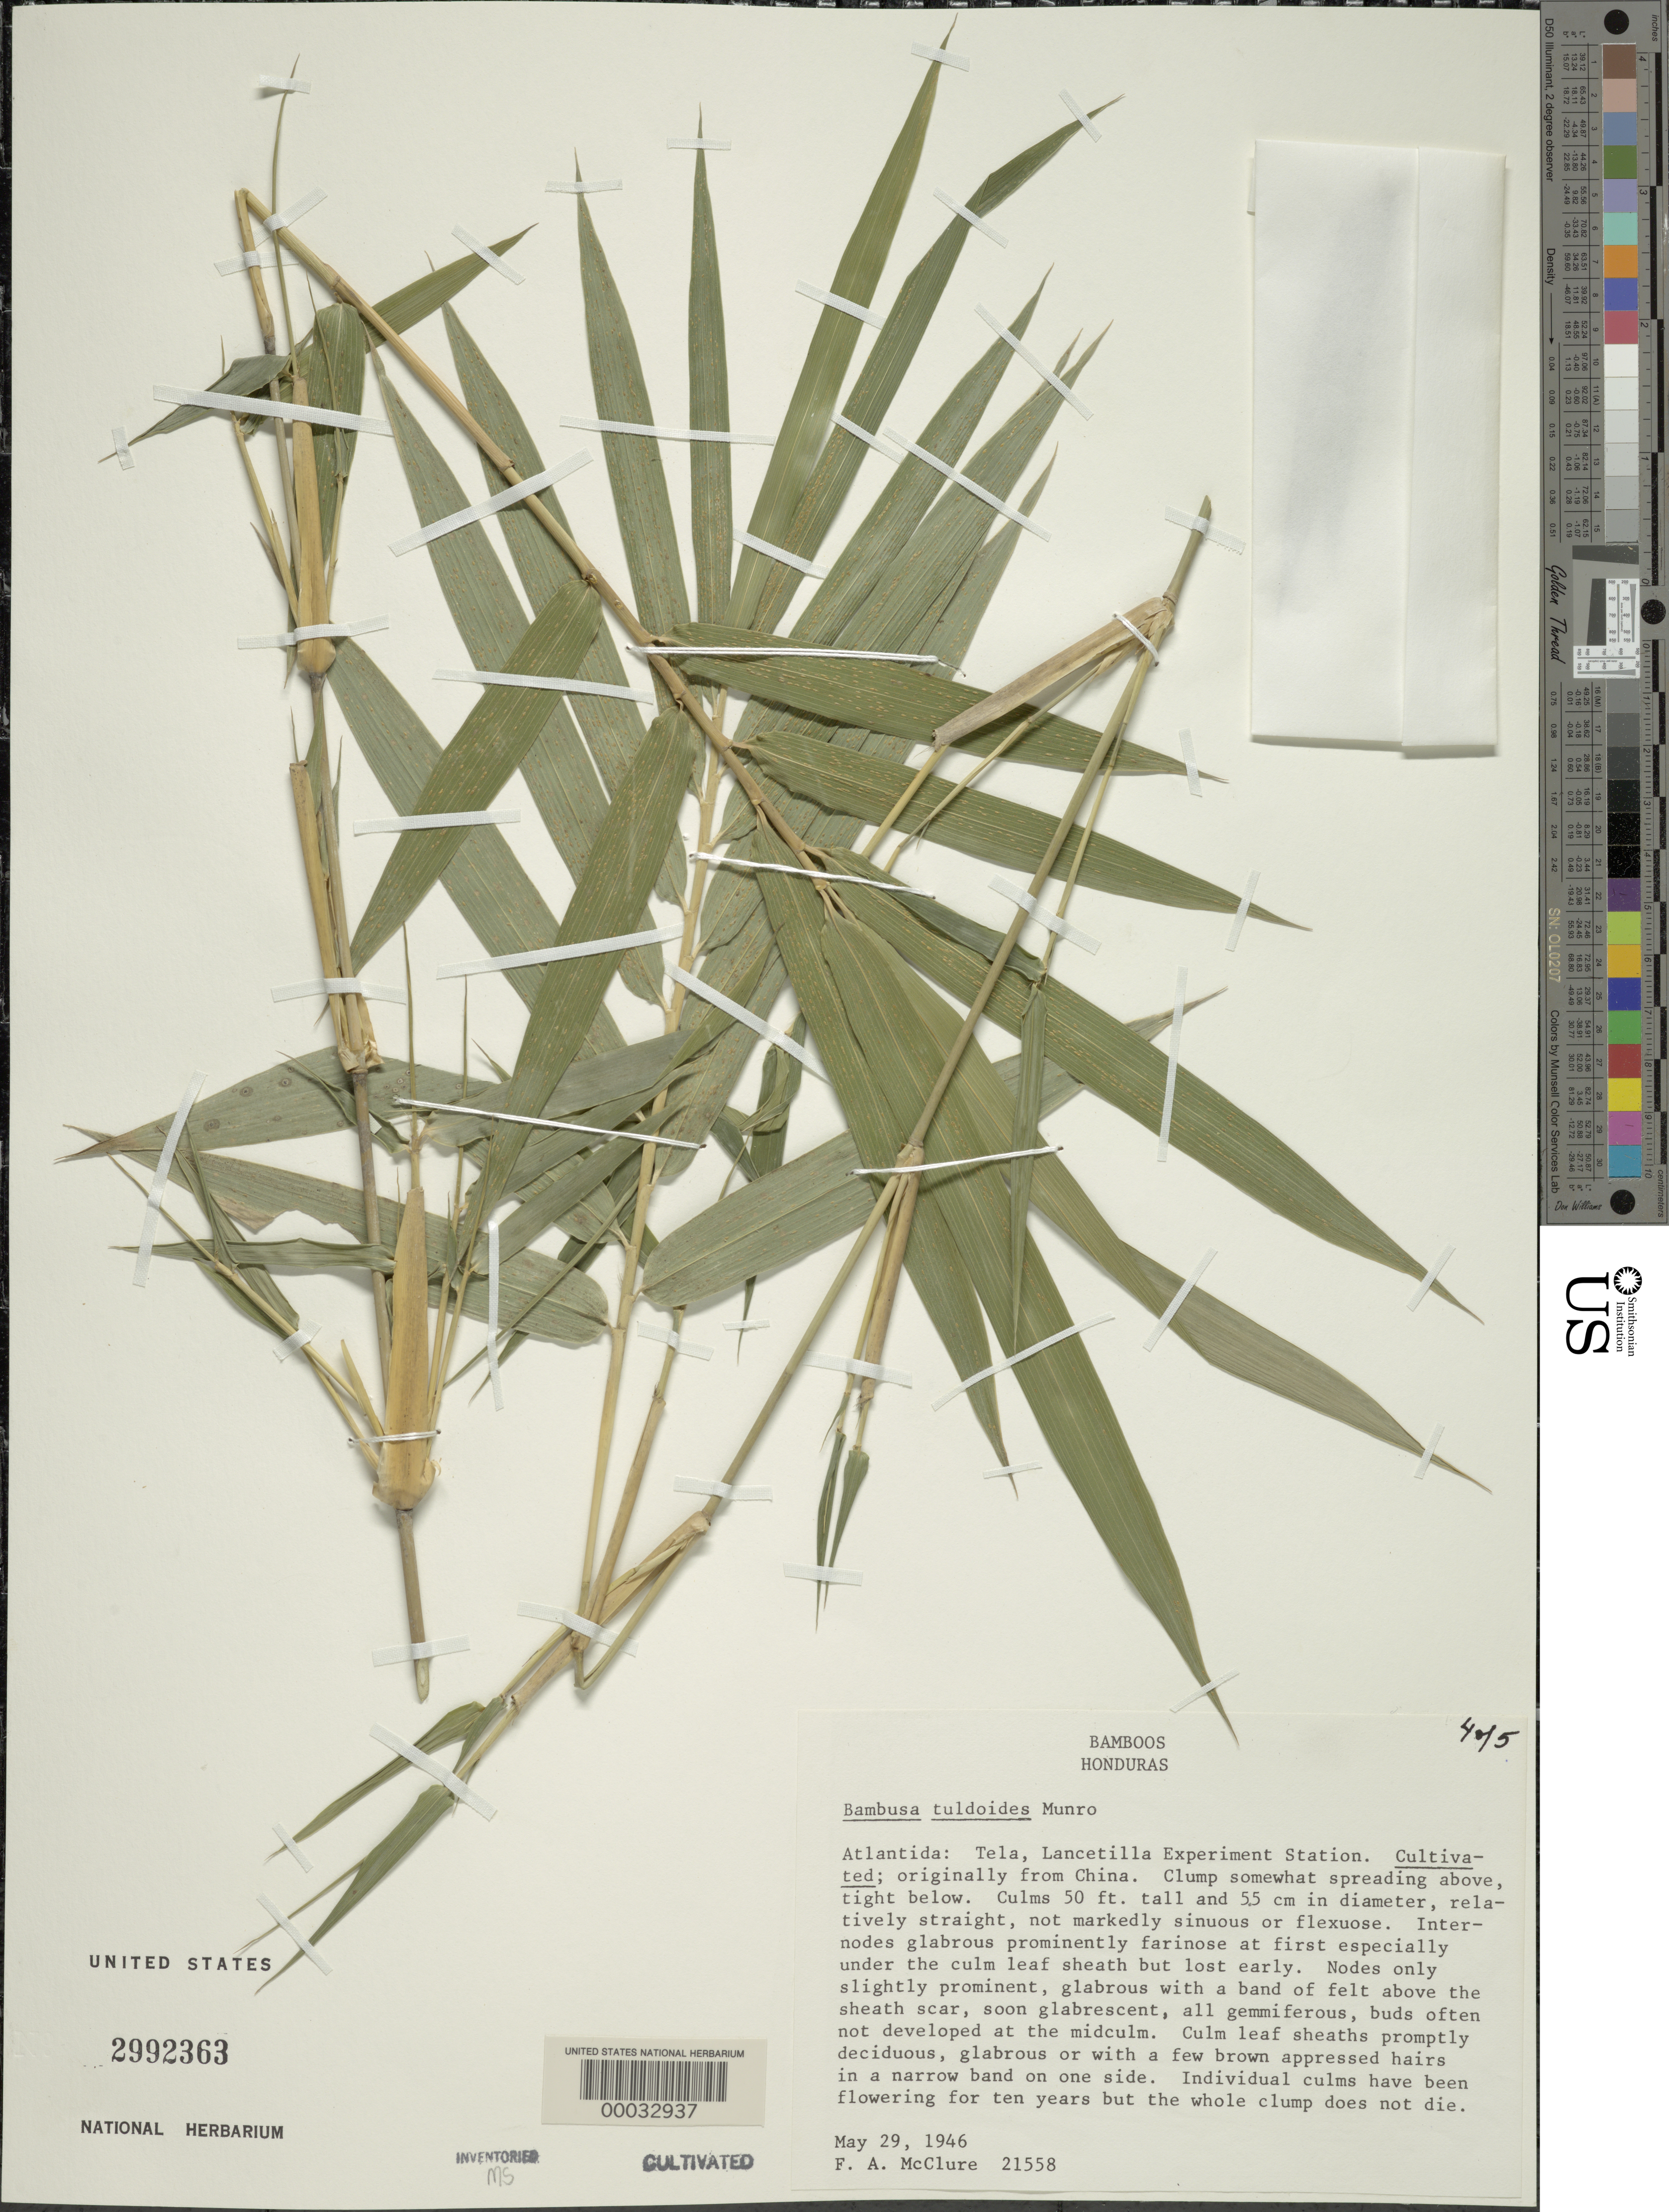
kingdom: Plantae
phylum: Tracheophyta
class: Liliopsida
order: Poales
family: Poaceae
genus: Bambusa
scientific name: Bambusa tuldoides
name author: Munro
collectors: F. A. McClure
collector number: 21558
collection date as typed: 29 May 1946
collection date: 1946-05-29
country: Honduras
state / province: Atlántida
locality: Lancetilla Exp. Station, Tela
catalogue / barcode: US 2992363